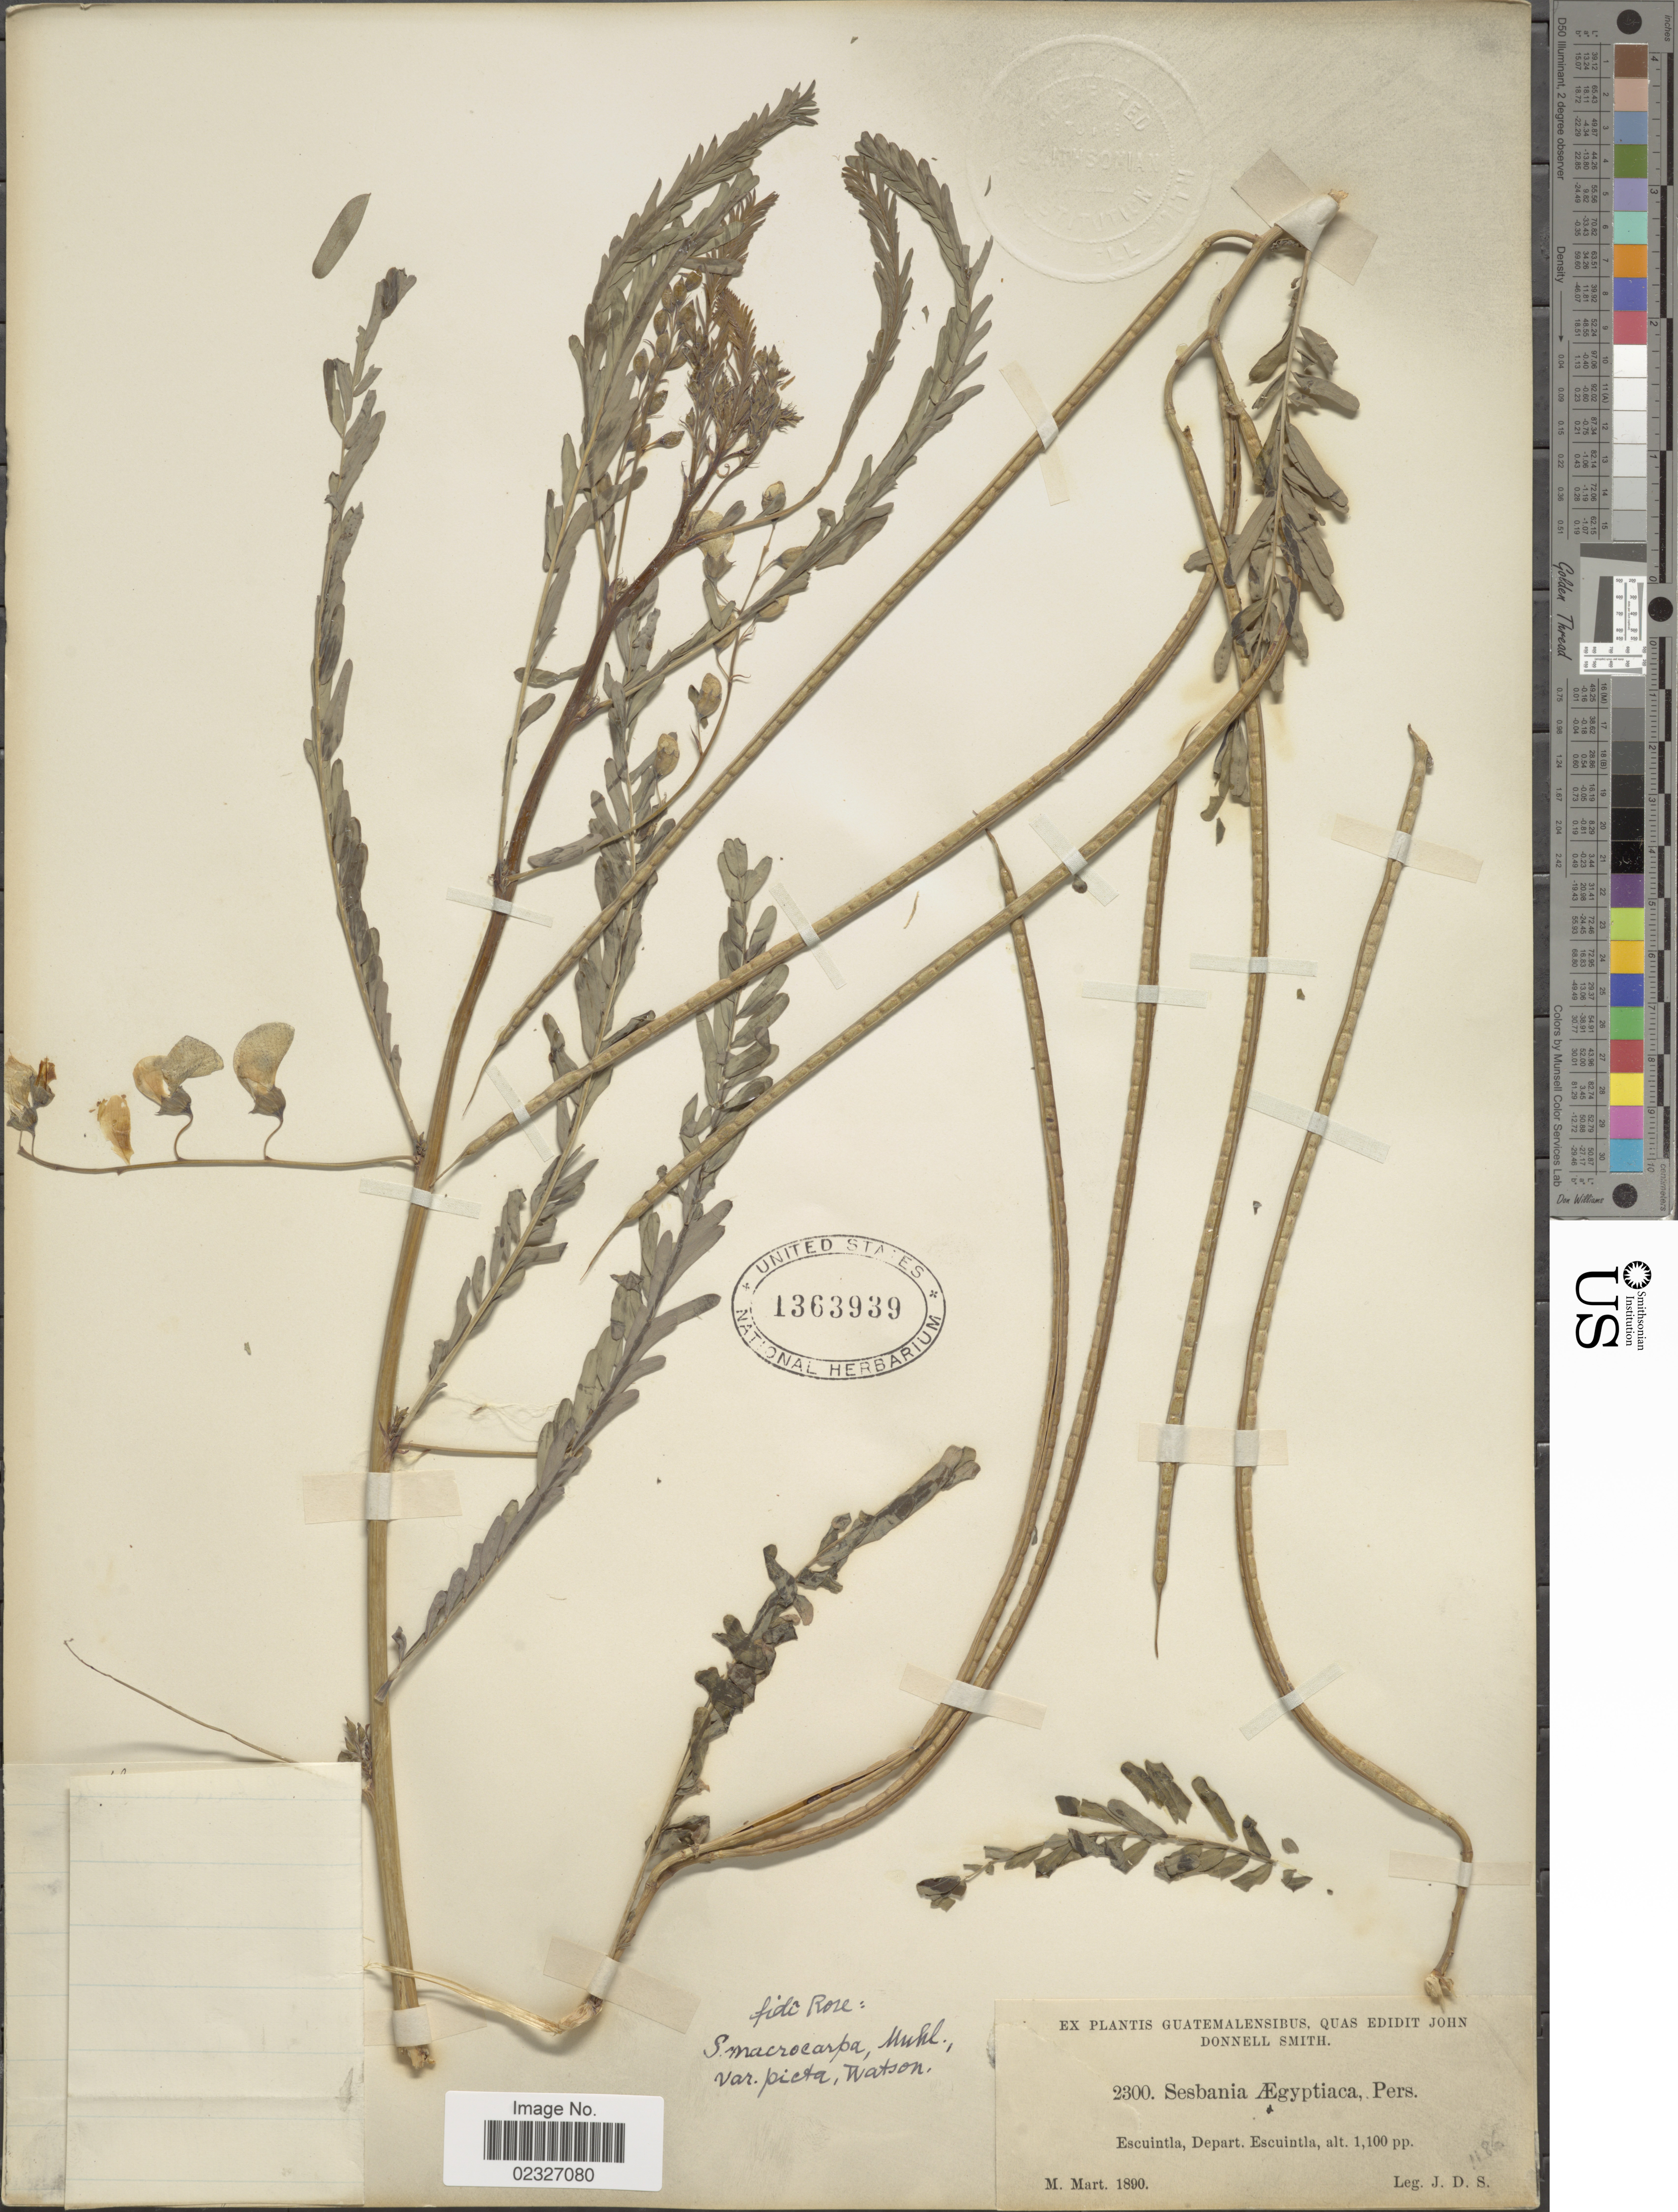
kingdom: Plantae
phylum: Tracheophyta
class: Magnoliopsida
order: Fabales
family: Fabaceae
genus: Sesbania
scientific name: Sesbania herbacea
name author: (Mill.) McVaugh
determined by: Strong, M. T., (US), Smithsonian Institution - National Museum of Natural History (UNITED STATES)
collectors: J. Donnell Smith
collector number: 2300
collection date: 1890-03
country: Guatemala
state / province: Escuintla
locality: Depart. Escuintla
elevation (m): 335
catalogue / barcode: US 1363939